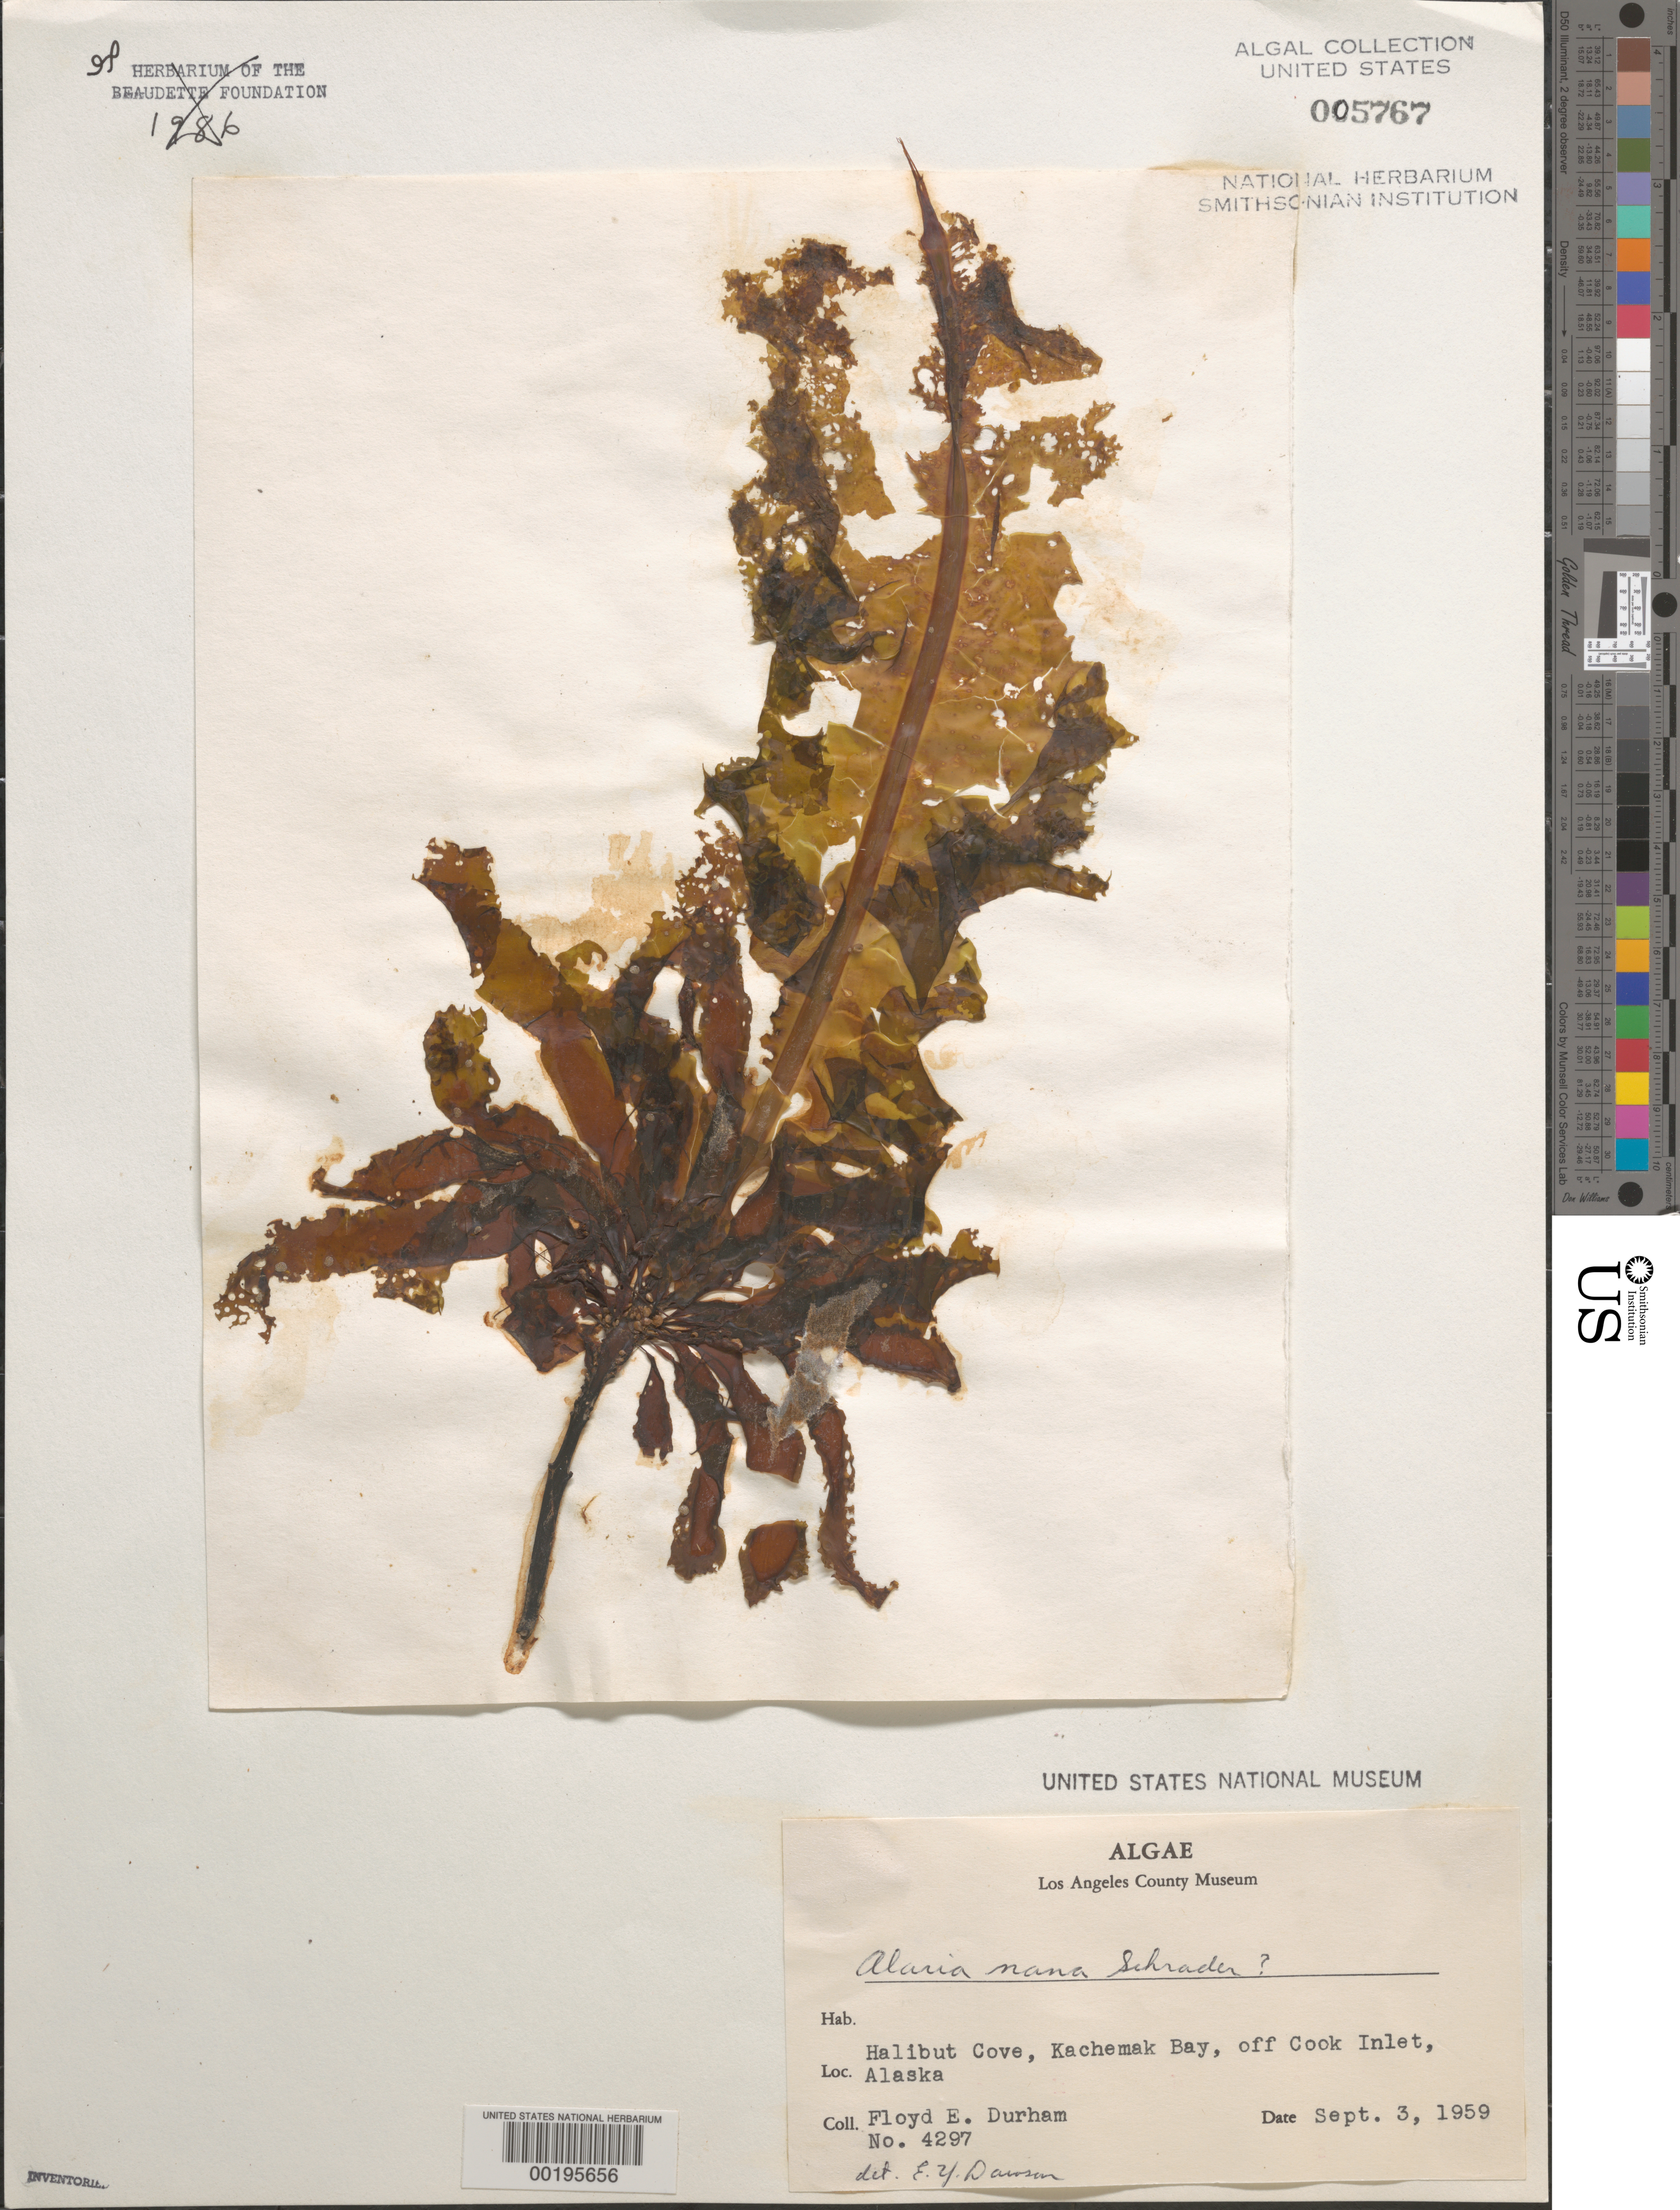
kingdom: Chromista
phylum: Ochrophyta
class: Phaeophyceae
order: Laminariales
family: Alariaceae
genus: Alaria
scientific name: Alaria marginata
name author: Postels & Rupr.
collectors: F. Durham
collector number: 4297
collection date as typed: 03 Sep 1959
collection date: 1959-09-03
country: United States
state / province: Alaska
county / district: Kenai Peninsula Division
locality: Halibut Cove, Kachemak Bay, off Cook Inlet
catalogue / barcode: US 5767